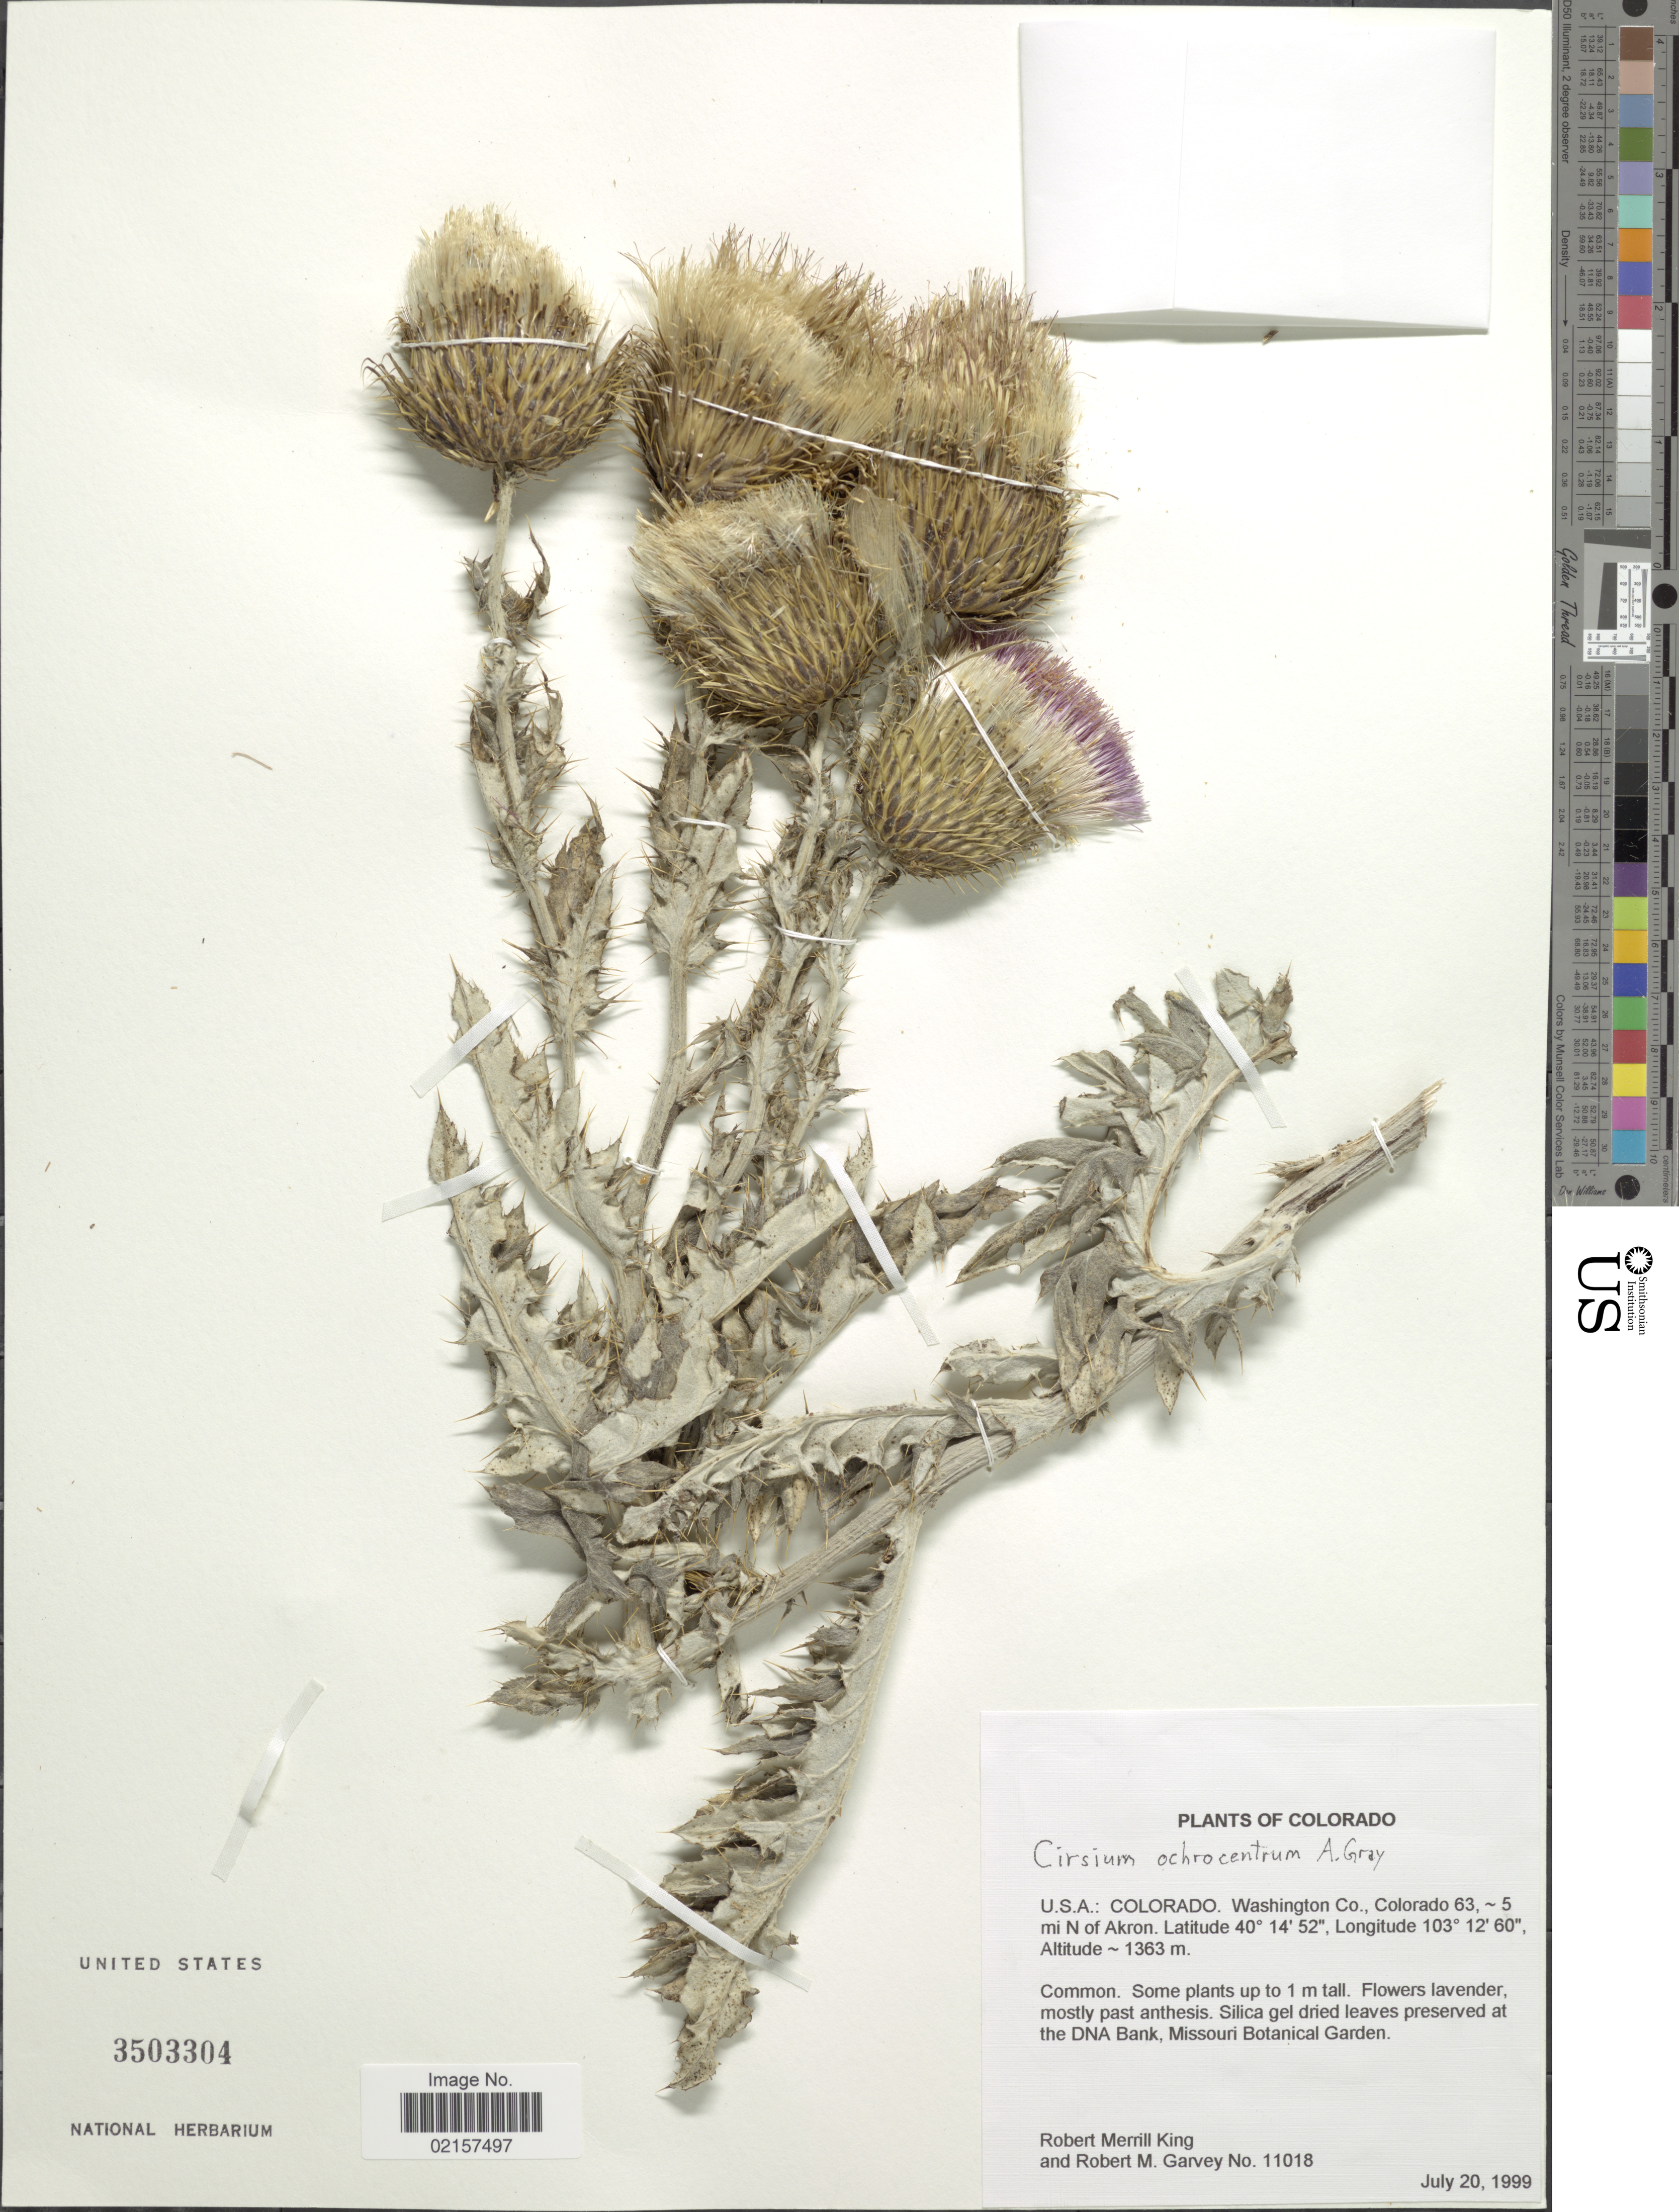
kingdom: Plantae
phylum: Tracheophyta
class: Magnoliopsida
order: Asterales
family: Asteraceae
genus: Cirsium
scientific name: Cirsium ochrocentrum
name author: A. Gray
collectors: R. M. King & R. Garvey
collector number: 11018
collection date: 1999-07-20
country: United States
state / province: Colorado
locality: Washington Co., Colorado 63, 5 mi N of Akron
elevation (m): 1363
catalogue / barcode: US 3503304